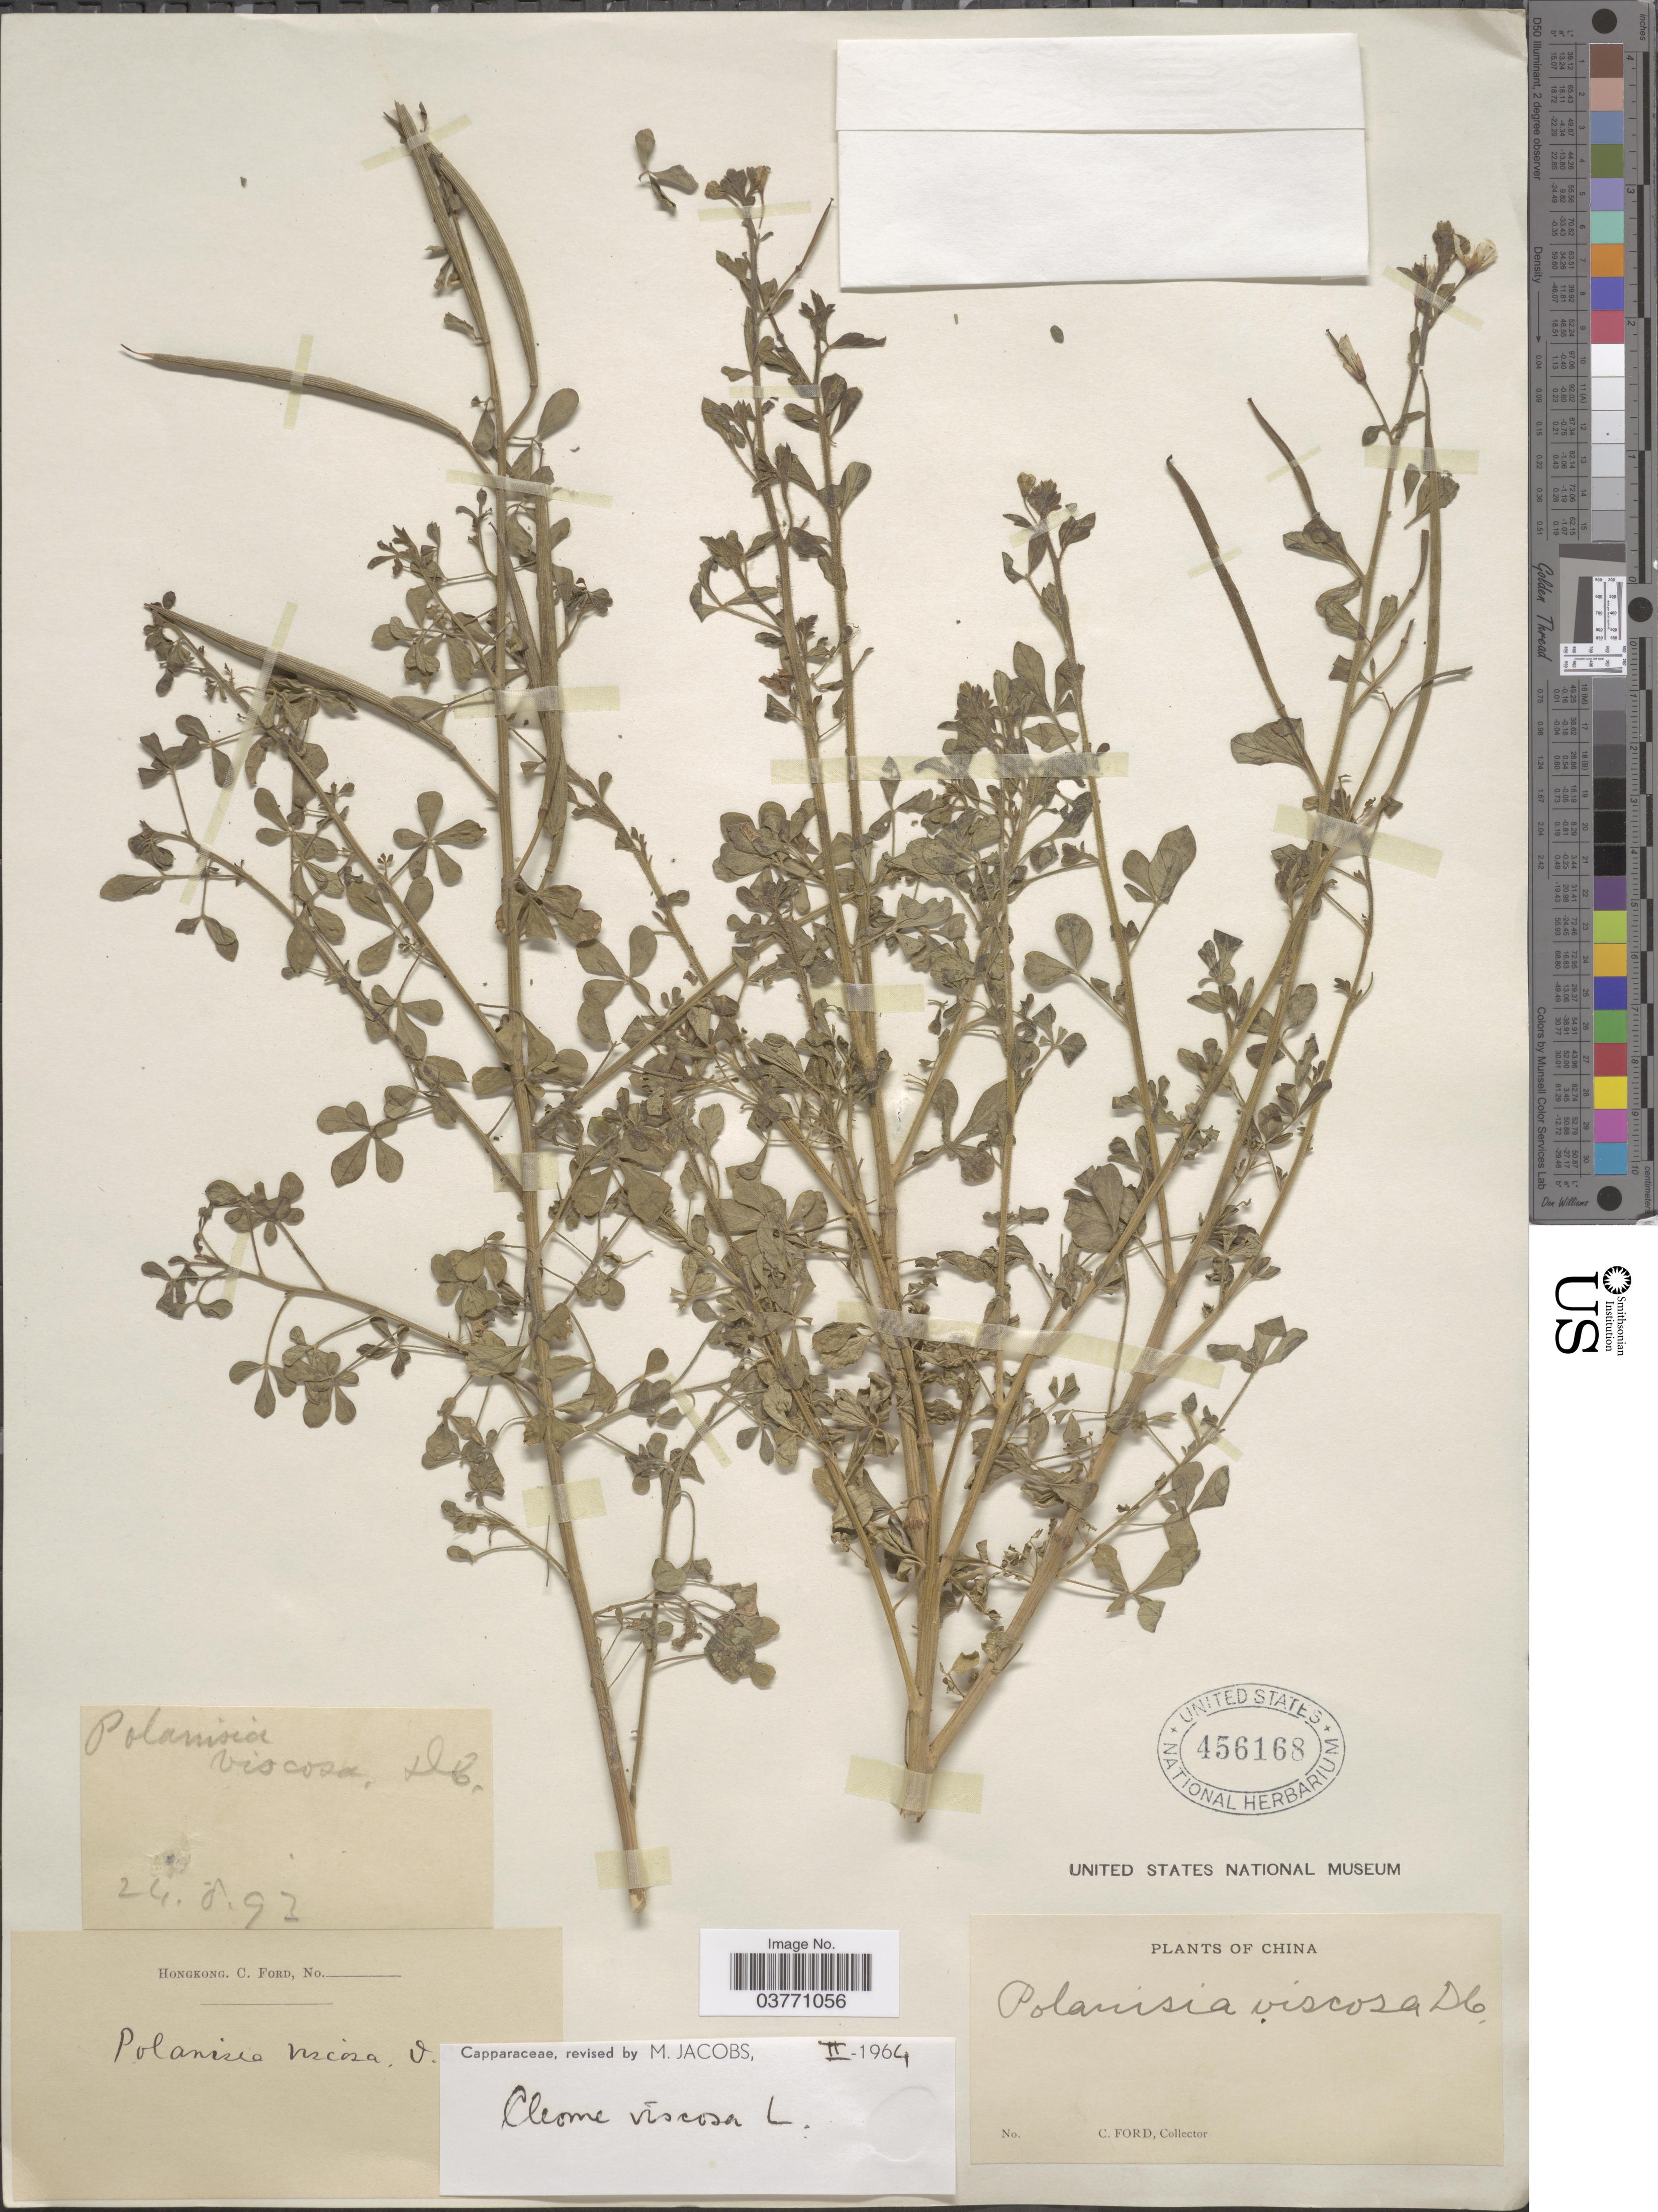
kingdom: Plantae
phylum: Tracheophyta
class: Magnoliopsida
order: Brassicales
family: Cleomaceae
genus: Arivela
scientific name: Arivela viscosa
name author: (L.) Raf.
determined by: Strong, M. T., (US), Smithsonian Institution - National Museum of Natural History (UNITED STATES)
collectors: C. Ford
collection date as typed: Transcribed d/m/y: 24/8/93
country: China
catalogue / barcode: US 456168